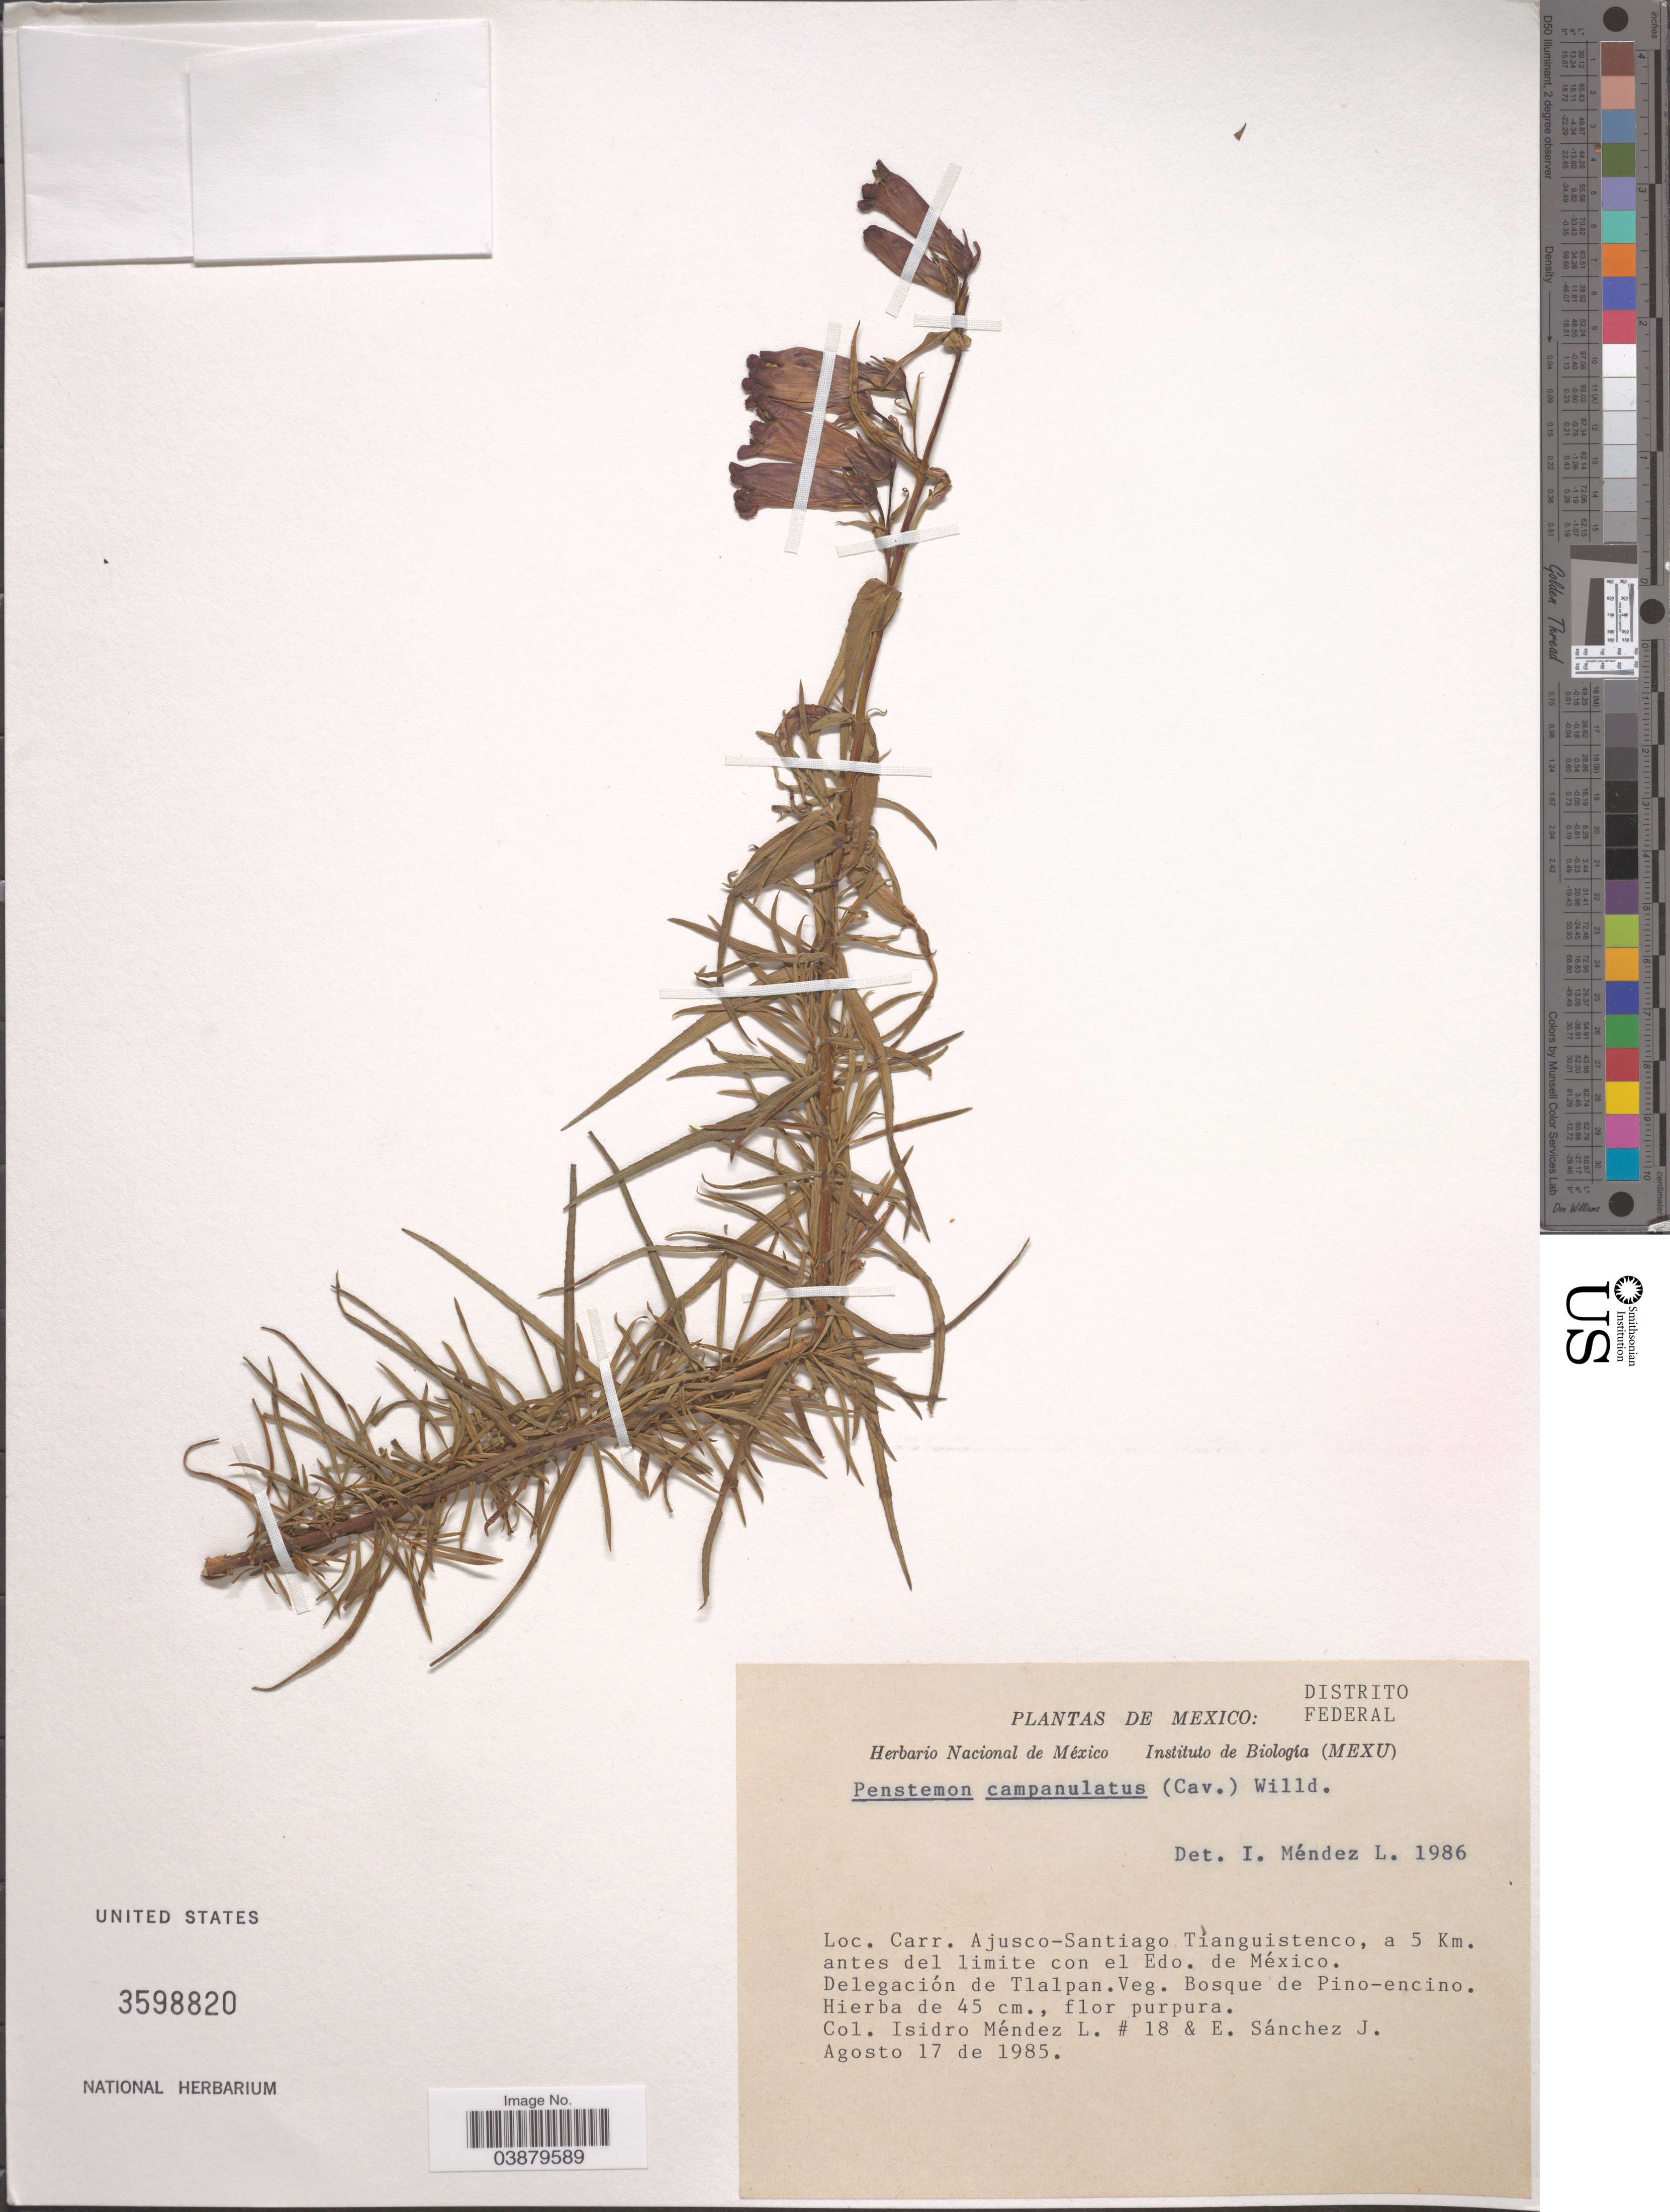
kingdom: Plantae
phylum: Tracheophyta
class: Magnoliopsida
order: Lamiales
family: Plantaginaceae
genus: Penstemon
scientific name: Penstemon campanulatus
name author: (Cav.) Willd.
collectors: I. Méndez Larios & E. Sanchez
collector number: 18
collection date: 1985-08-17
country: Mexico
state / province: Distrito Federal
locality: Carr. Ajusco-Santiago Tianguistenco, a 5 Km. antes del limite con el Edo. de México. Delegación de Tlalpan.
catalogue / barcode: US 3598820